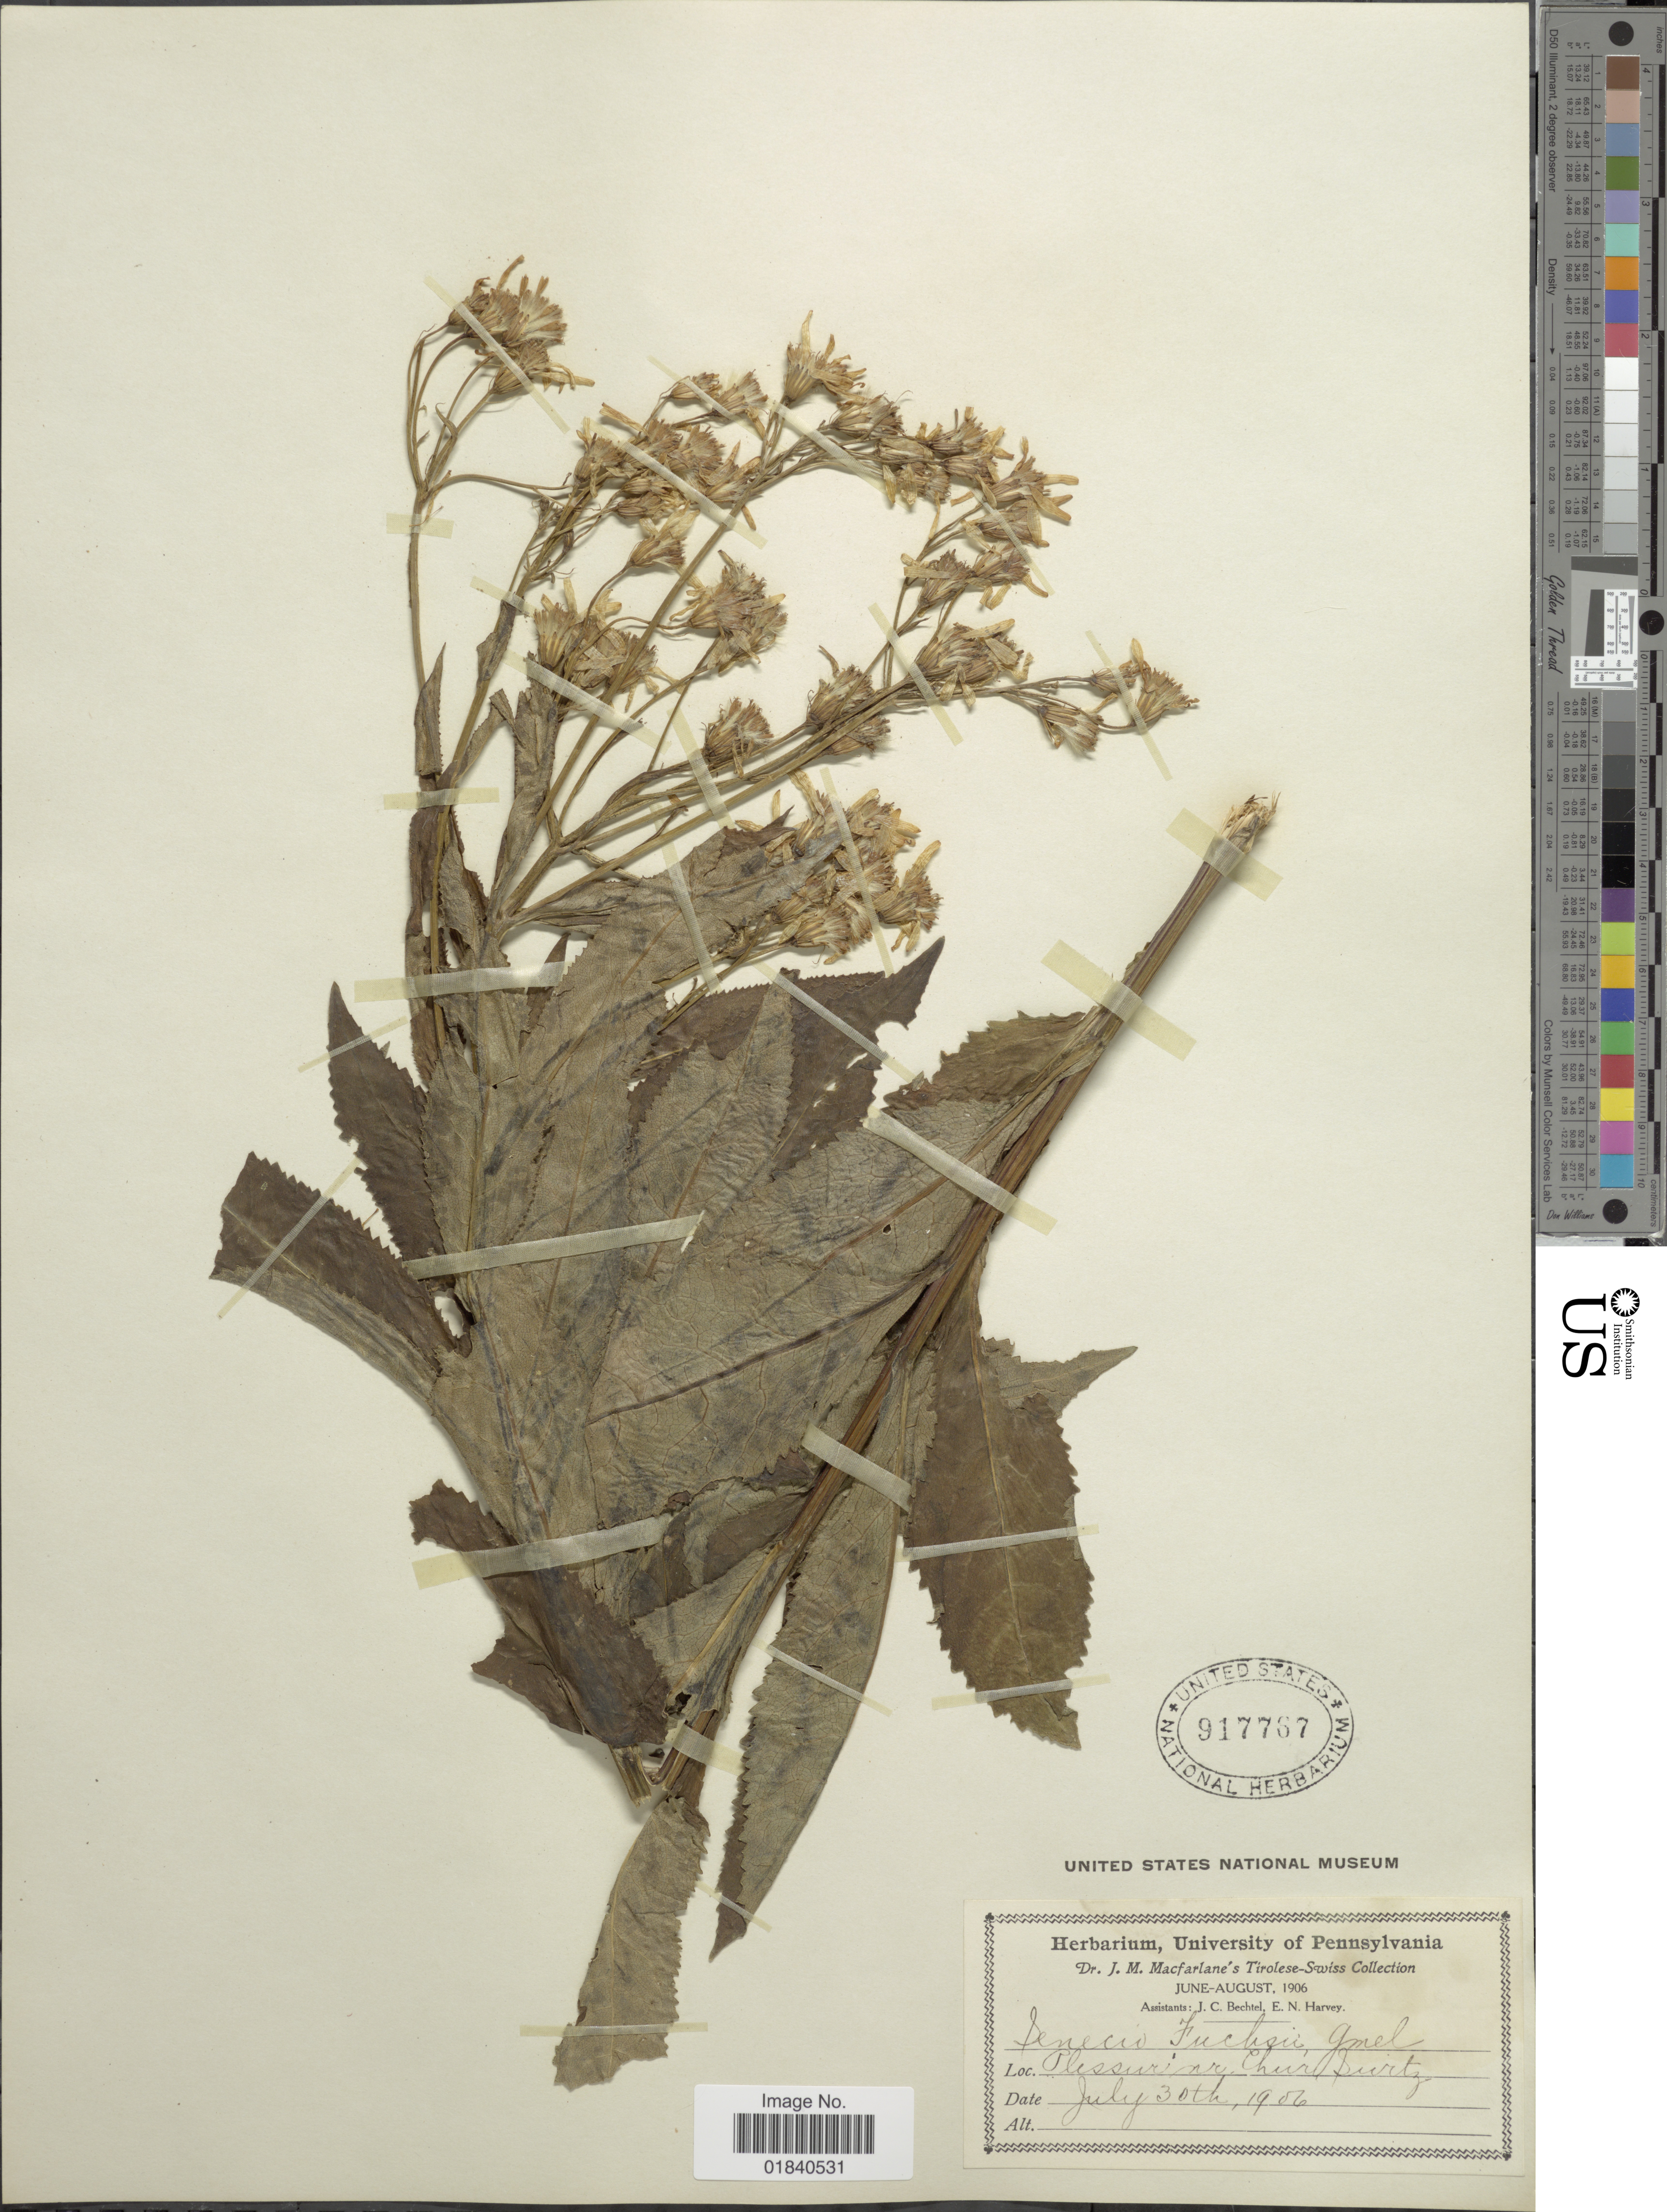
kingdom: Plantae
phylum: Tracheophyta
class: Magnoliopsida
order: Asterales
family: Asteraceae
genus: Senecio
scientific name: Senecio ovatus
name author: (G. Gaertn. et al.) Willd.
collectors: J. Macfarlane, J. Bechtel & E. Harvey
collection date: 1906-07-30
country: Switzerland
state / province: Graubunden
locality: Plessur nr. Chur, Switz.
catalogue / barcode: US 917767